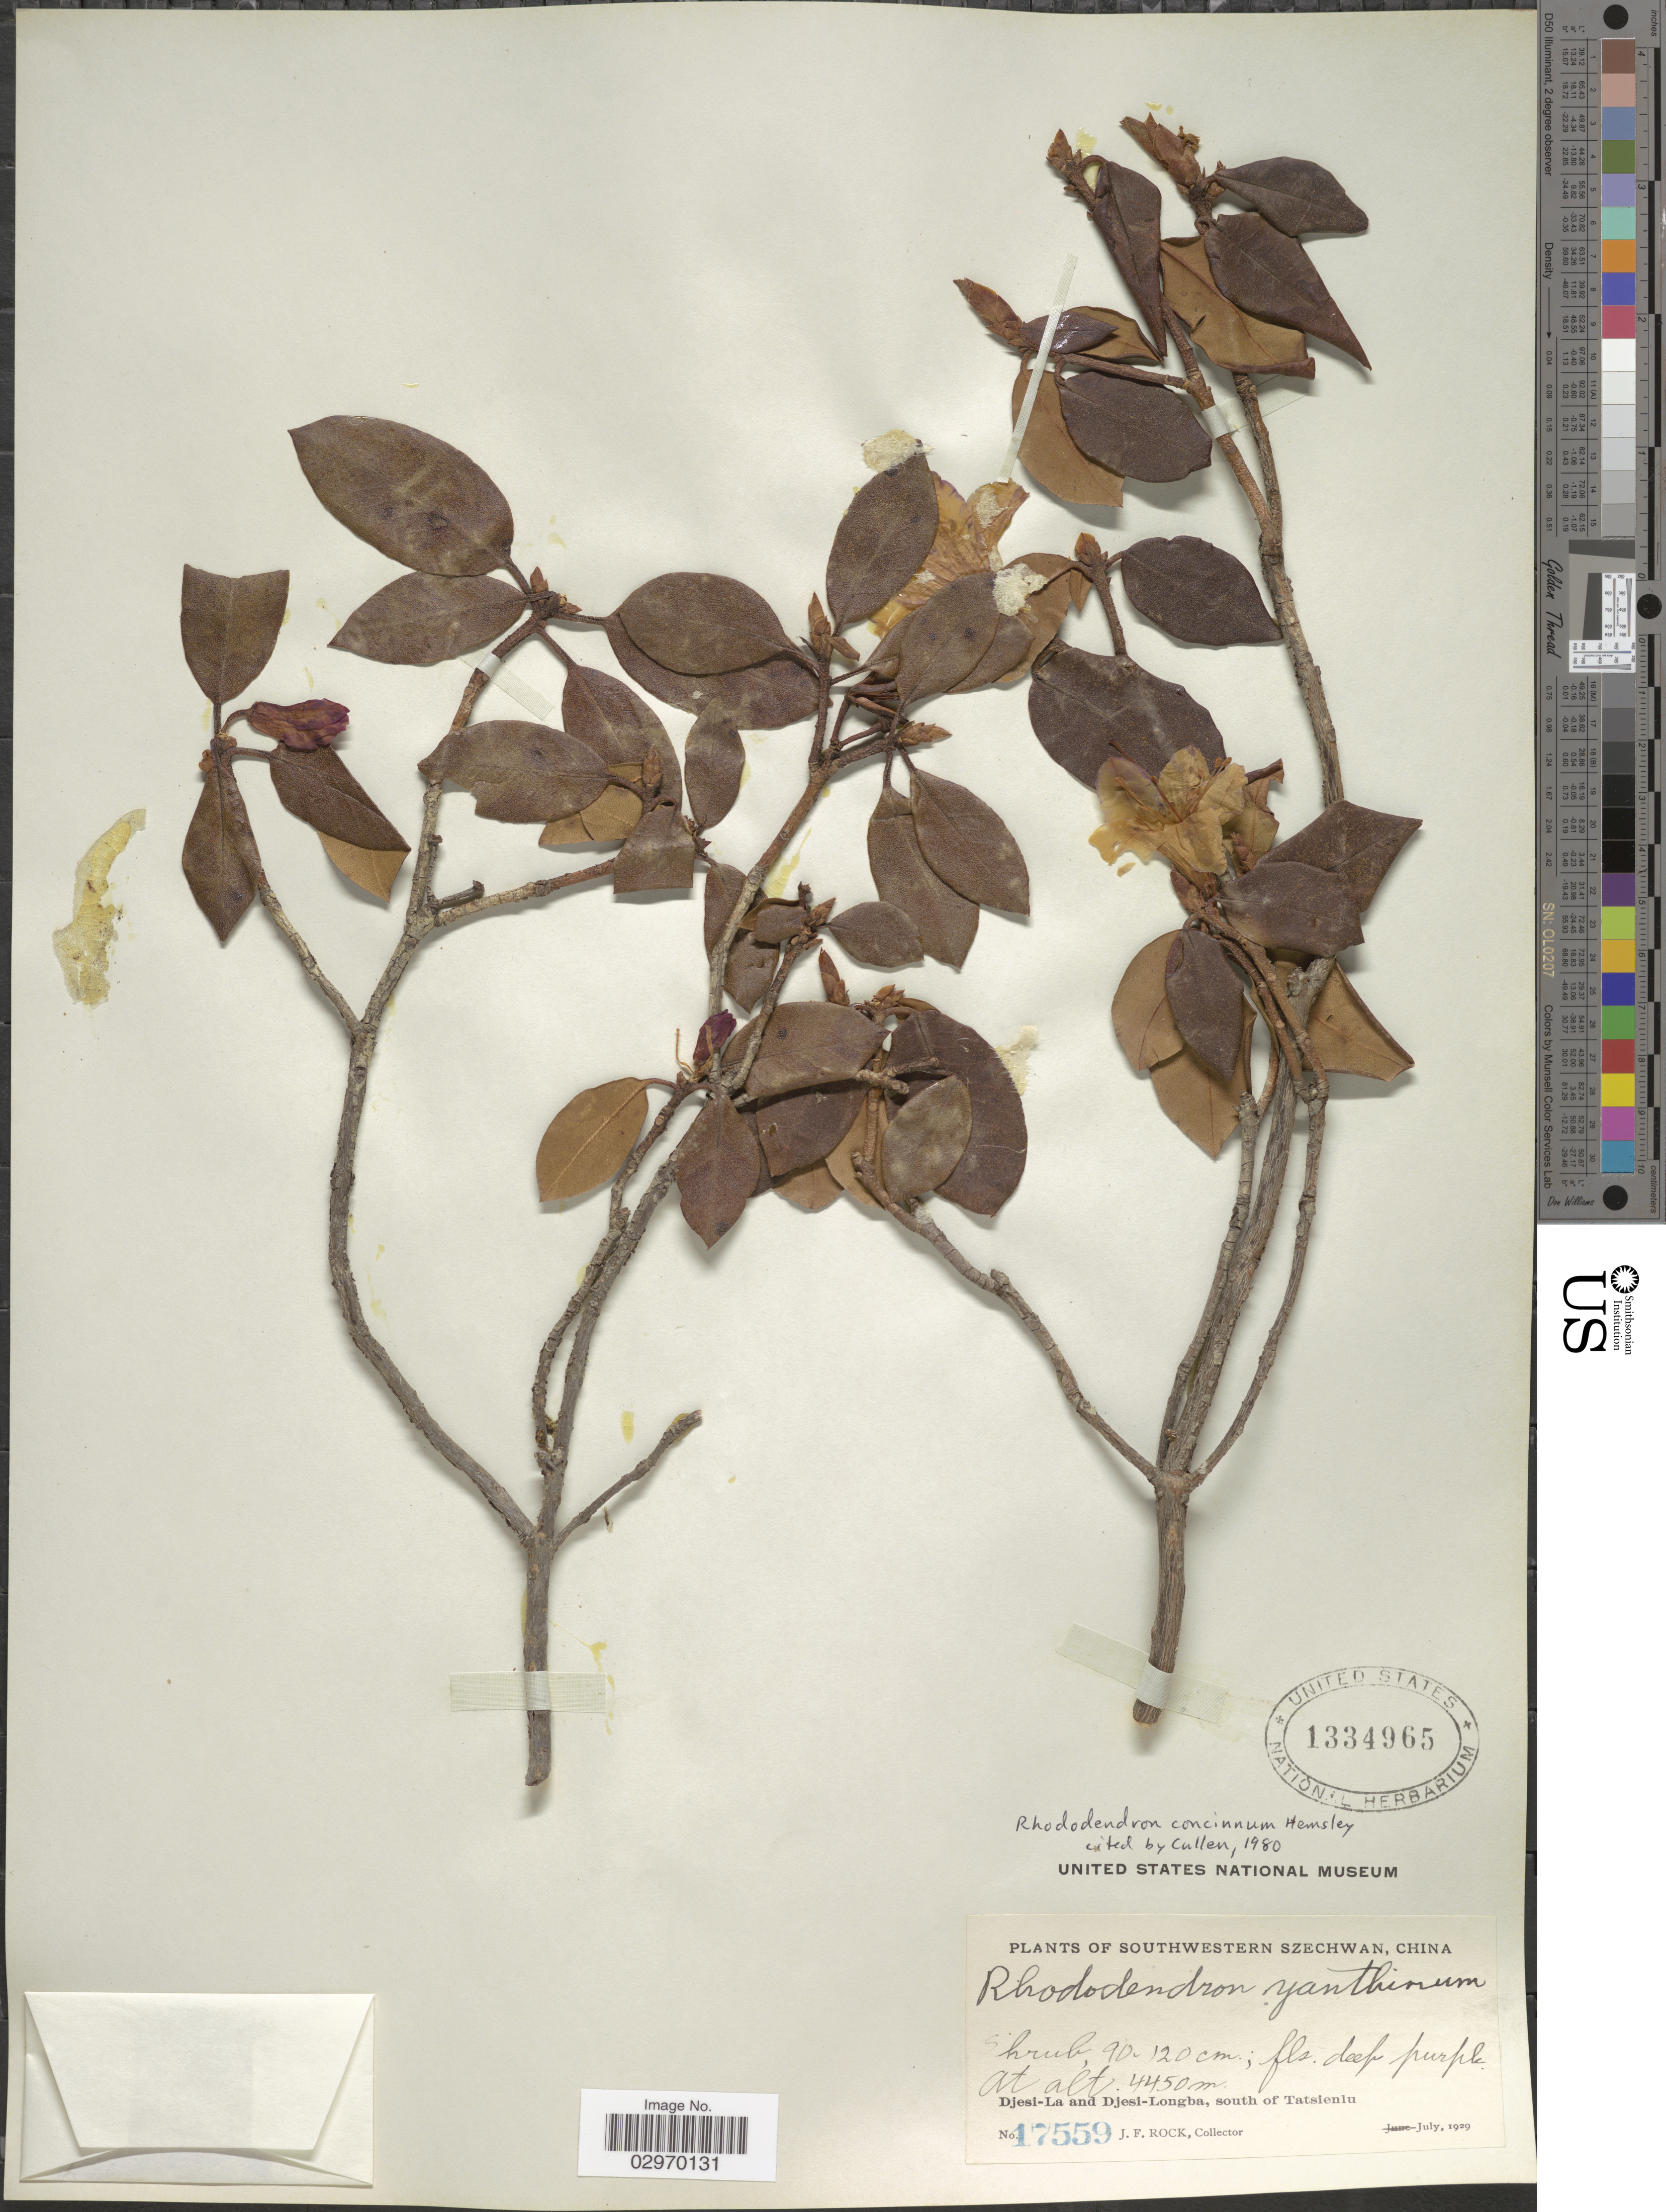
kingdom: Plantae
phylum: Tracheophyta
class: Magnoliopsida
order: Ericales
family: Ericaceae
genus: Rhododendron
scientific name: Rhododendron concinnum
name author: Hemsl.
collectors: J. Rock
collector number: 17559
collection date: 1929-07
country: China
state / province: Sichuan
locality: Southwestern Szechwan. Djesi-La and Djesi-Longba, south of Tatsienlu.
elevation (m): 4450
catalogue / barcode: US 1334965